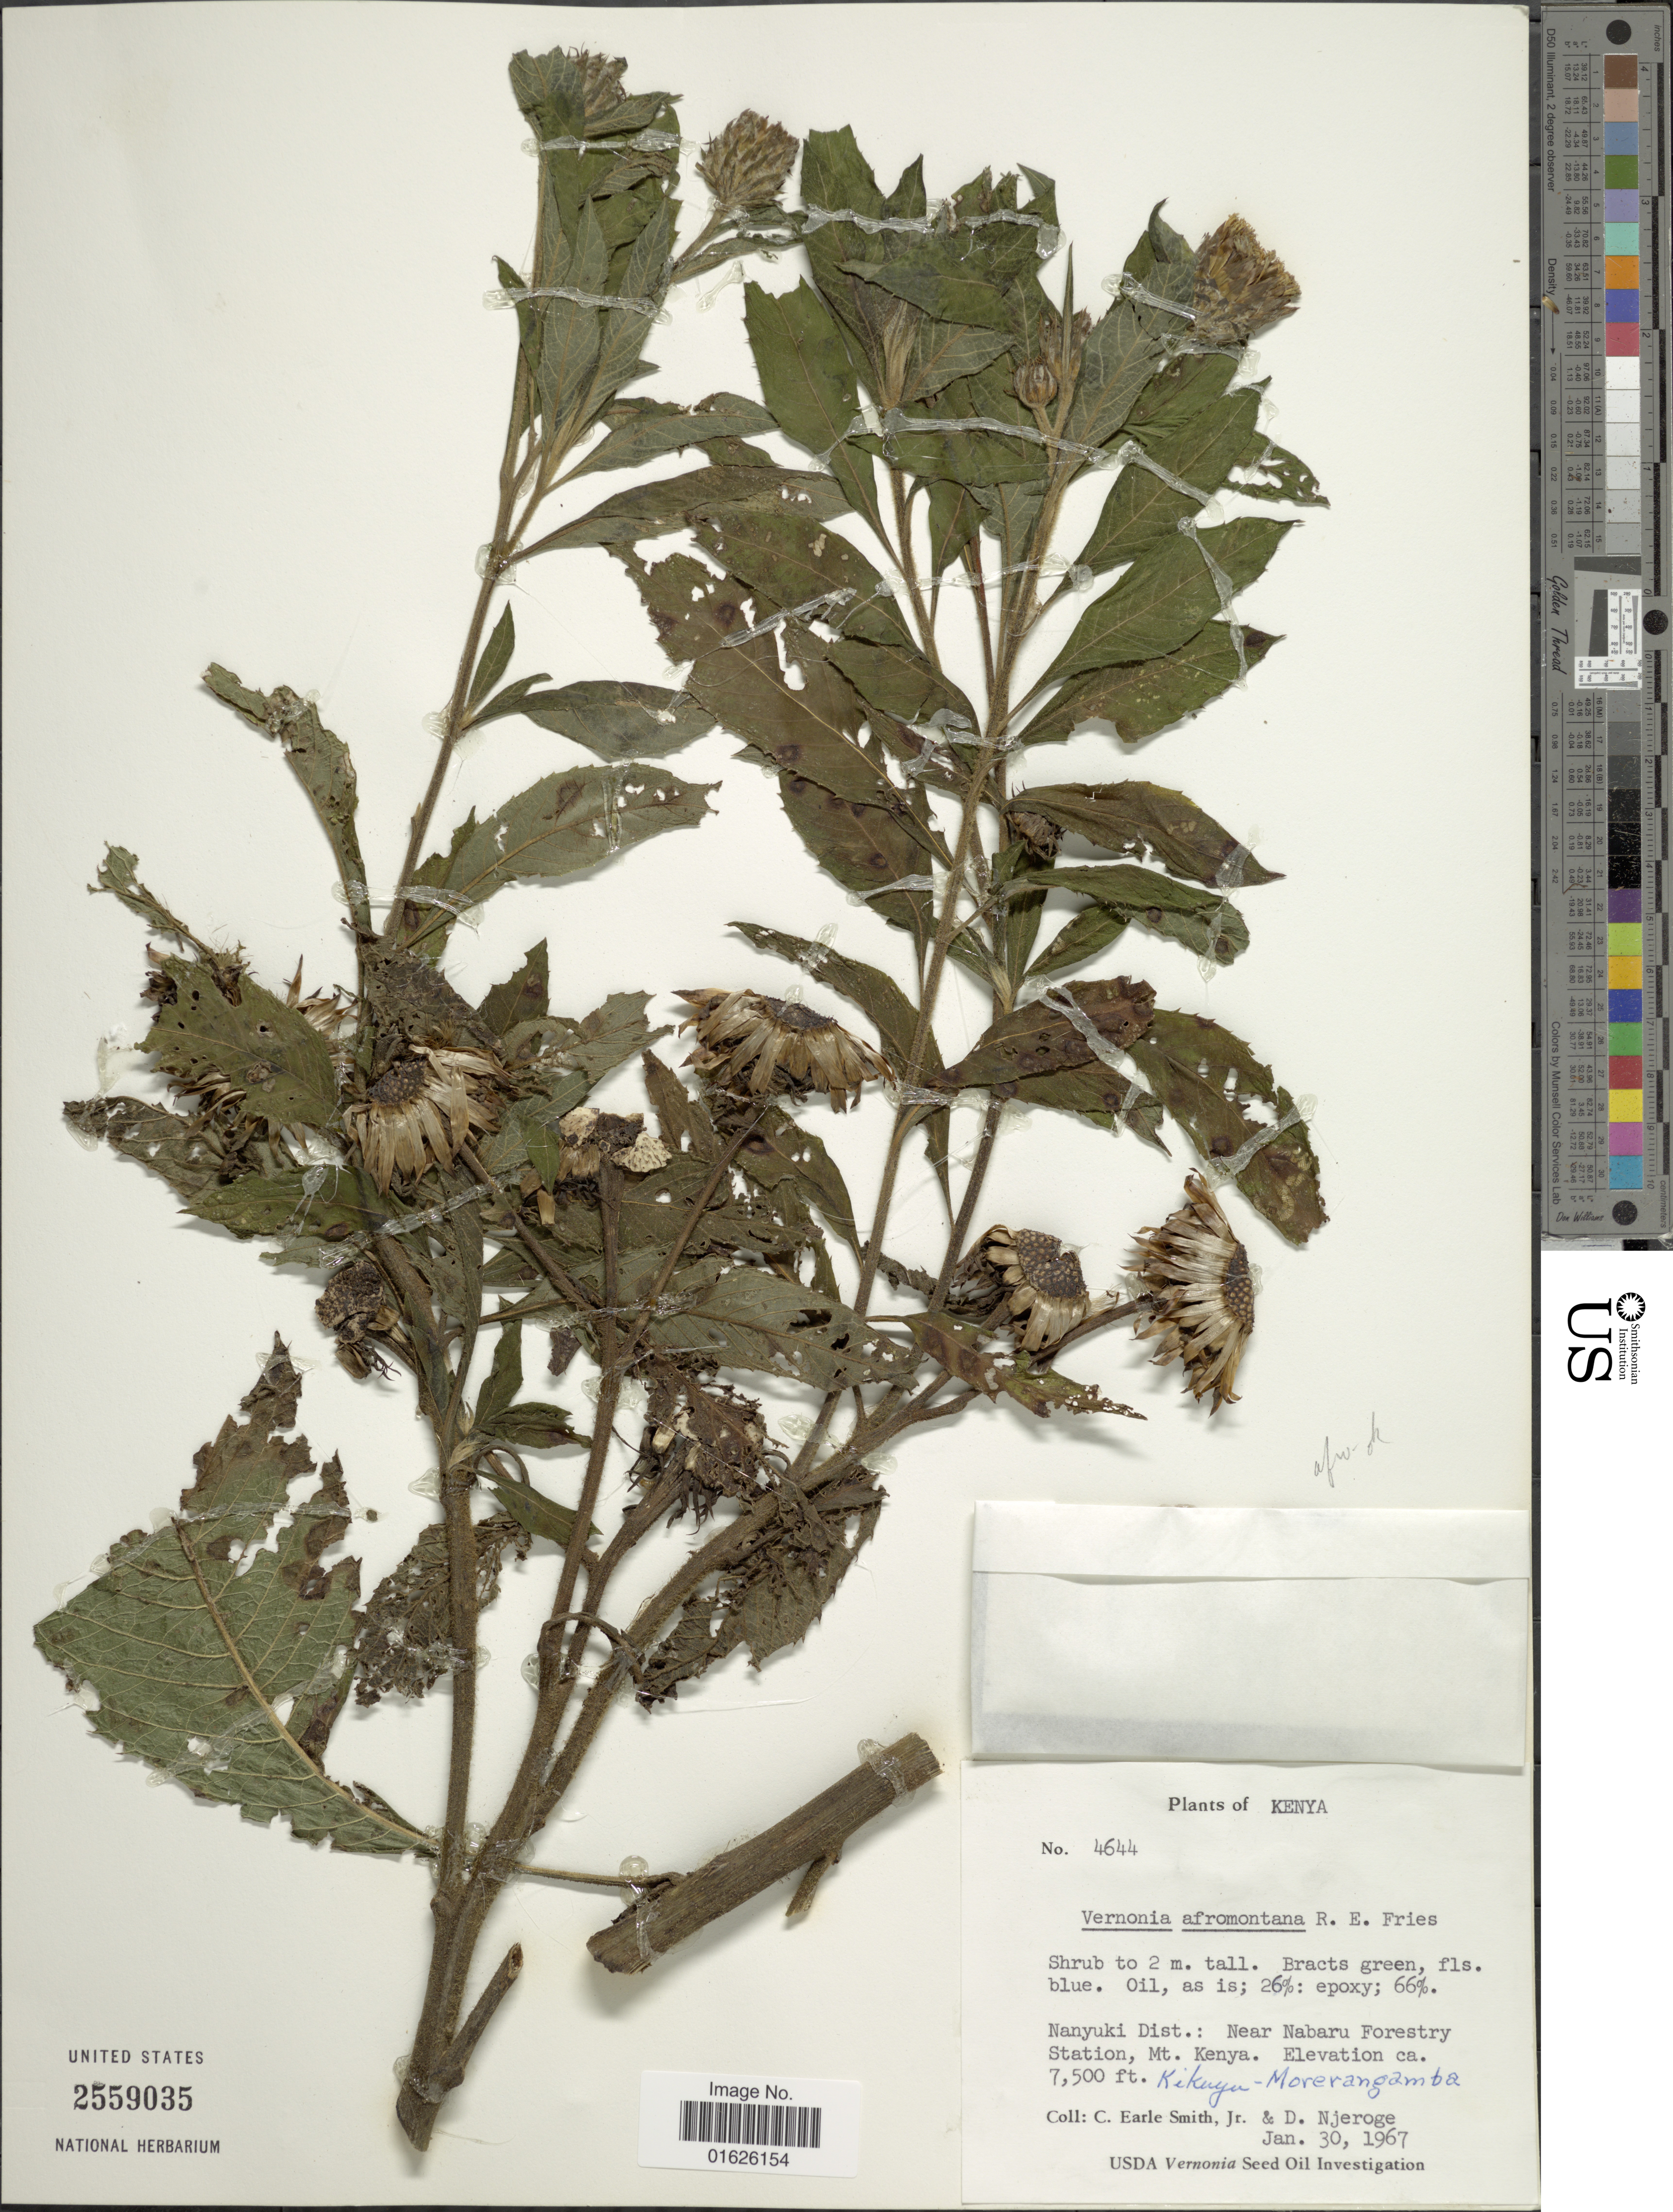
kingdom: Plantae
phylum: Tracheophyta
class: Magnoliopsida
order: Asterales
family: Asteraceae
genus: Centrapalus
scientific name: Centrapalus pauciflorus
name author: (Willd.) H. Rob.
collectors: C. E. Smith Jr. & D. Njeroge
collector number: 4644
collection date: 1967-01-30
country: Kenya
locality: Nanyuki Dist. : near Nabaru Forestry Station, Mt. Kenya.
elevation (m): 2286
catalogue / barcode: US 2559035